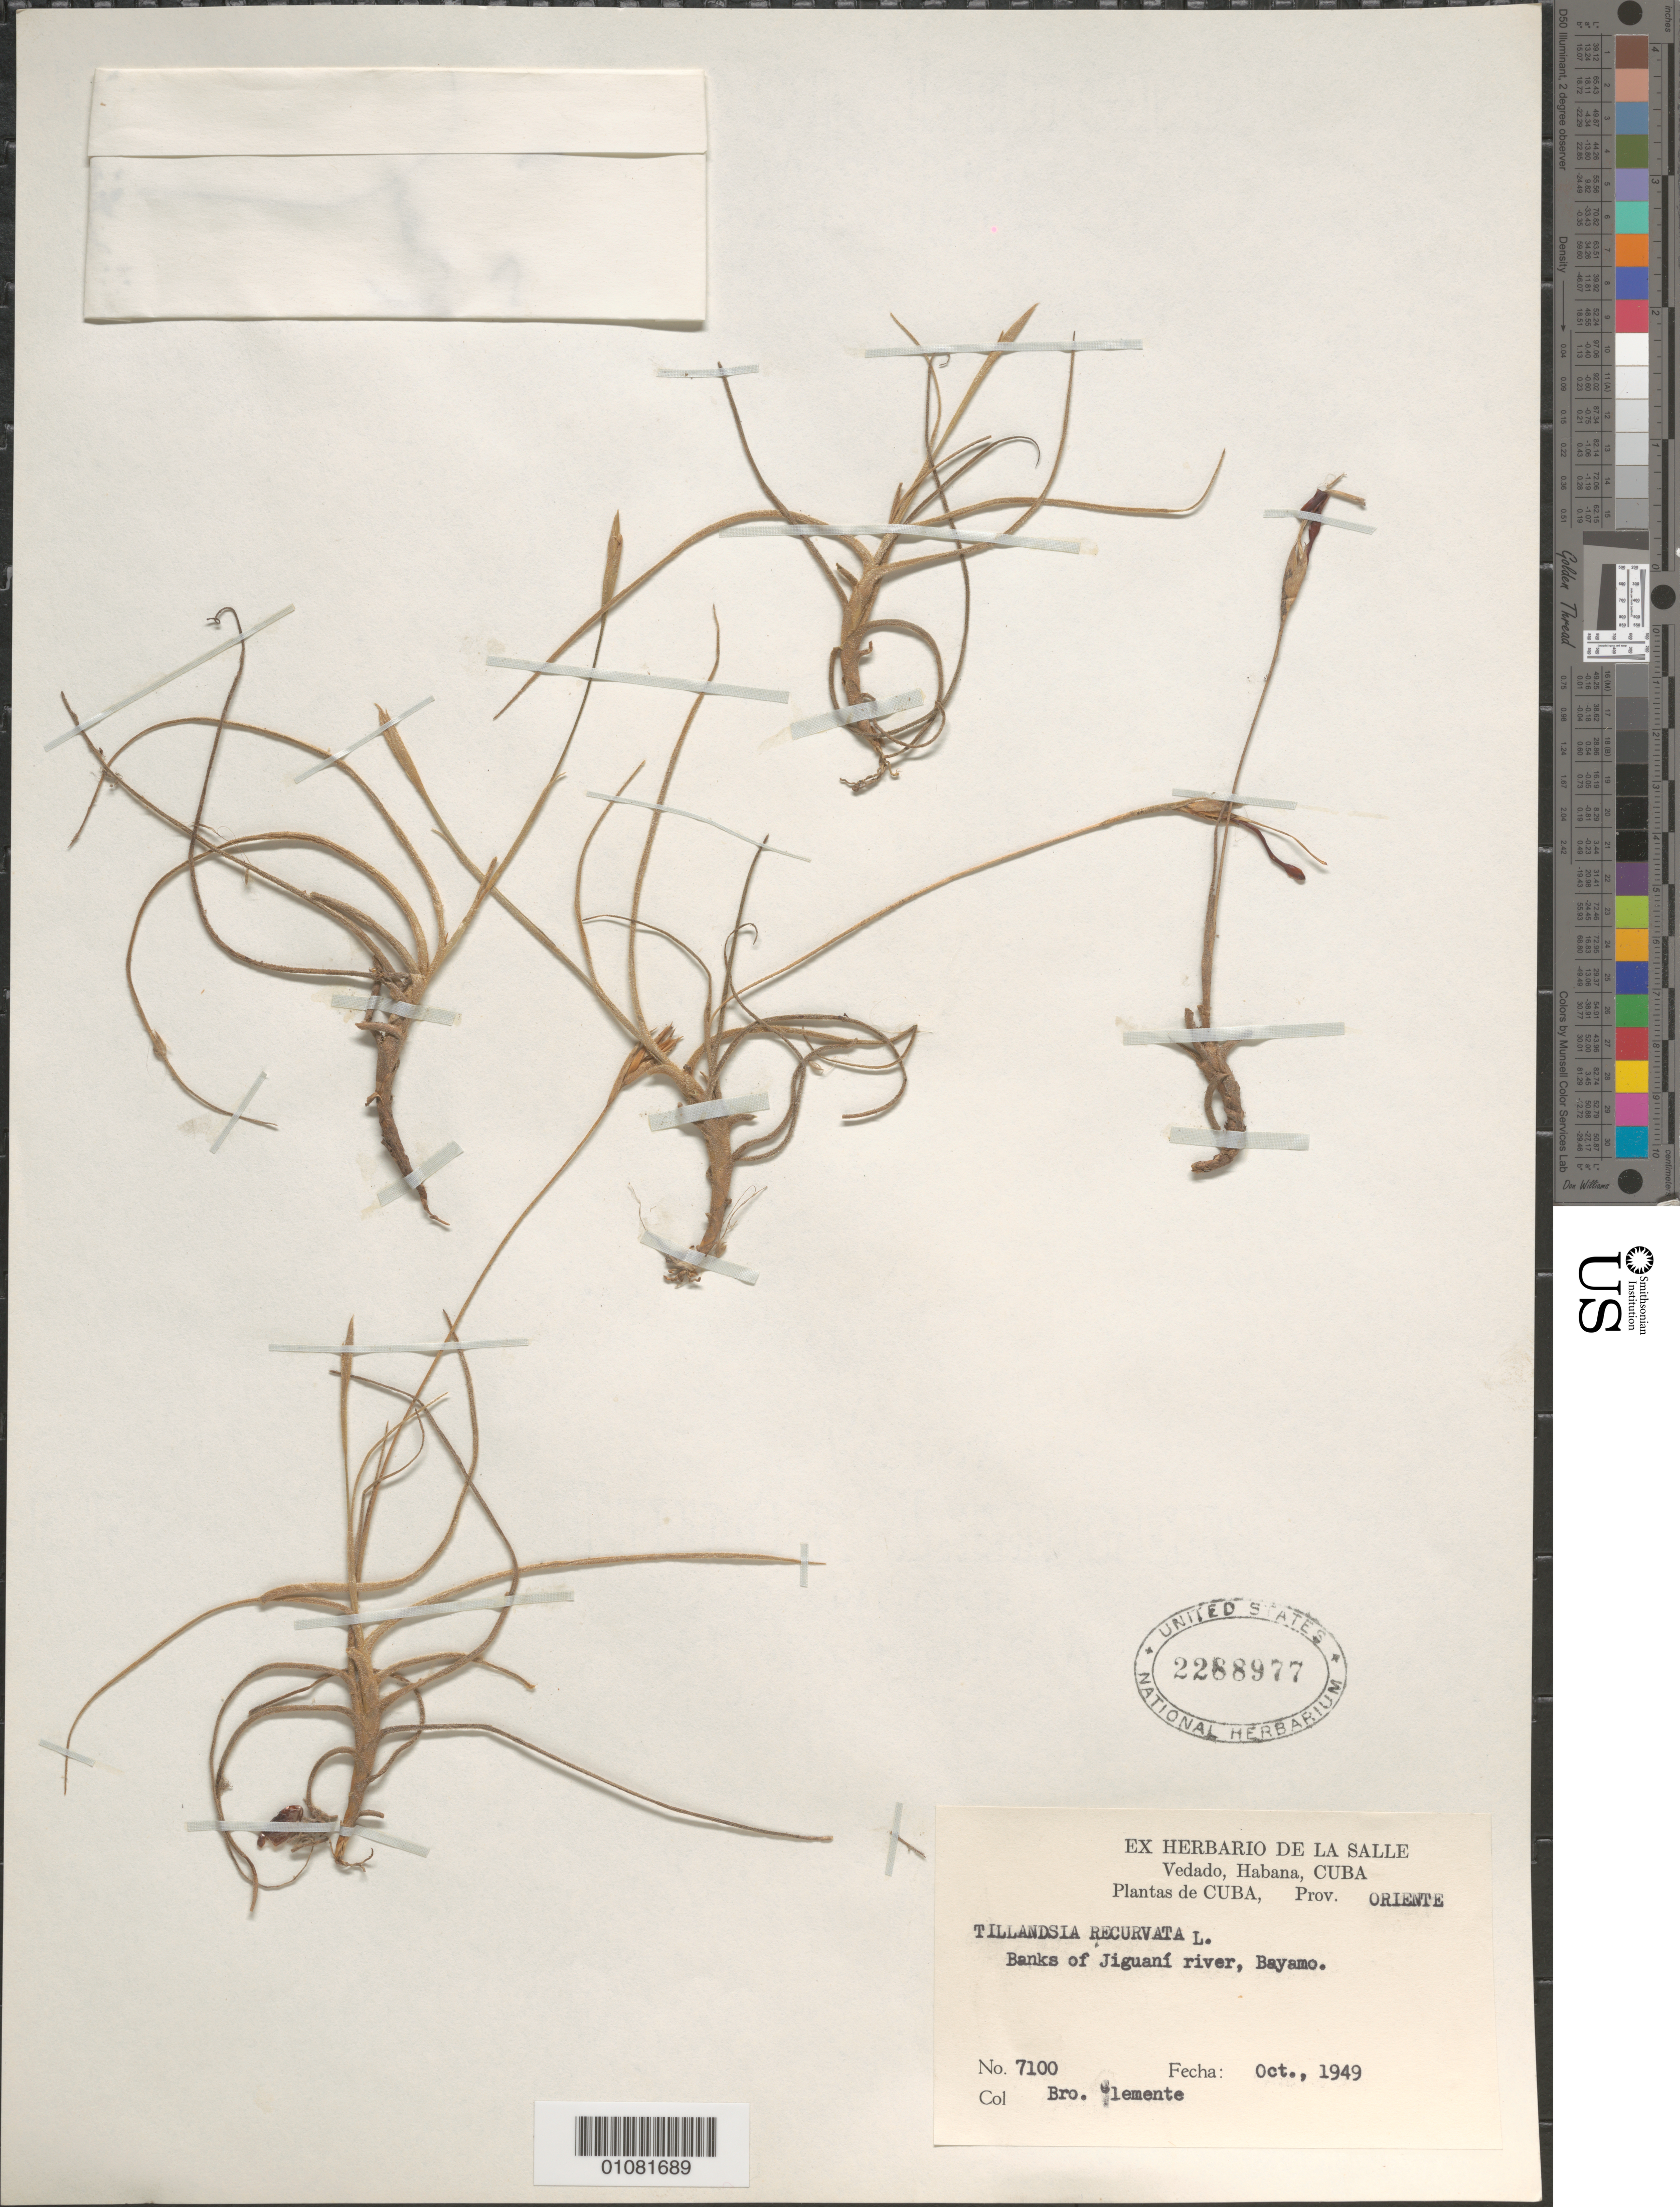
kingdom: Plantae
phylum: Tracheophyta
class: Liliopsida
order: Poales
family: Bromeliaceae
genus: Tillandsia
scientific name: Tillandsia recurvata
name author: L.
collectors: Bro. Clemente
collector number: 7100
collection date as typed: Oct 1949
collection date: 1949-10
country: Cuba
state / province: Oriente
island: Cuba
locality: Banks of Jiguani River, Bayamo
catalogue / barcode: US 2288977